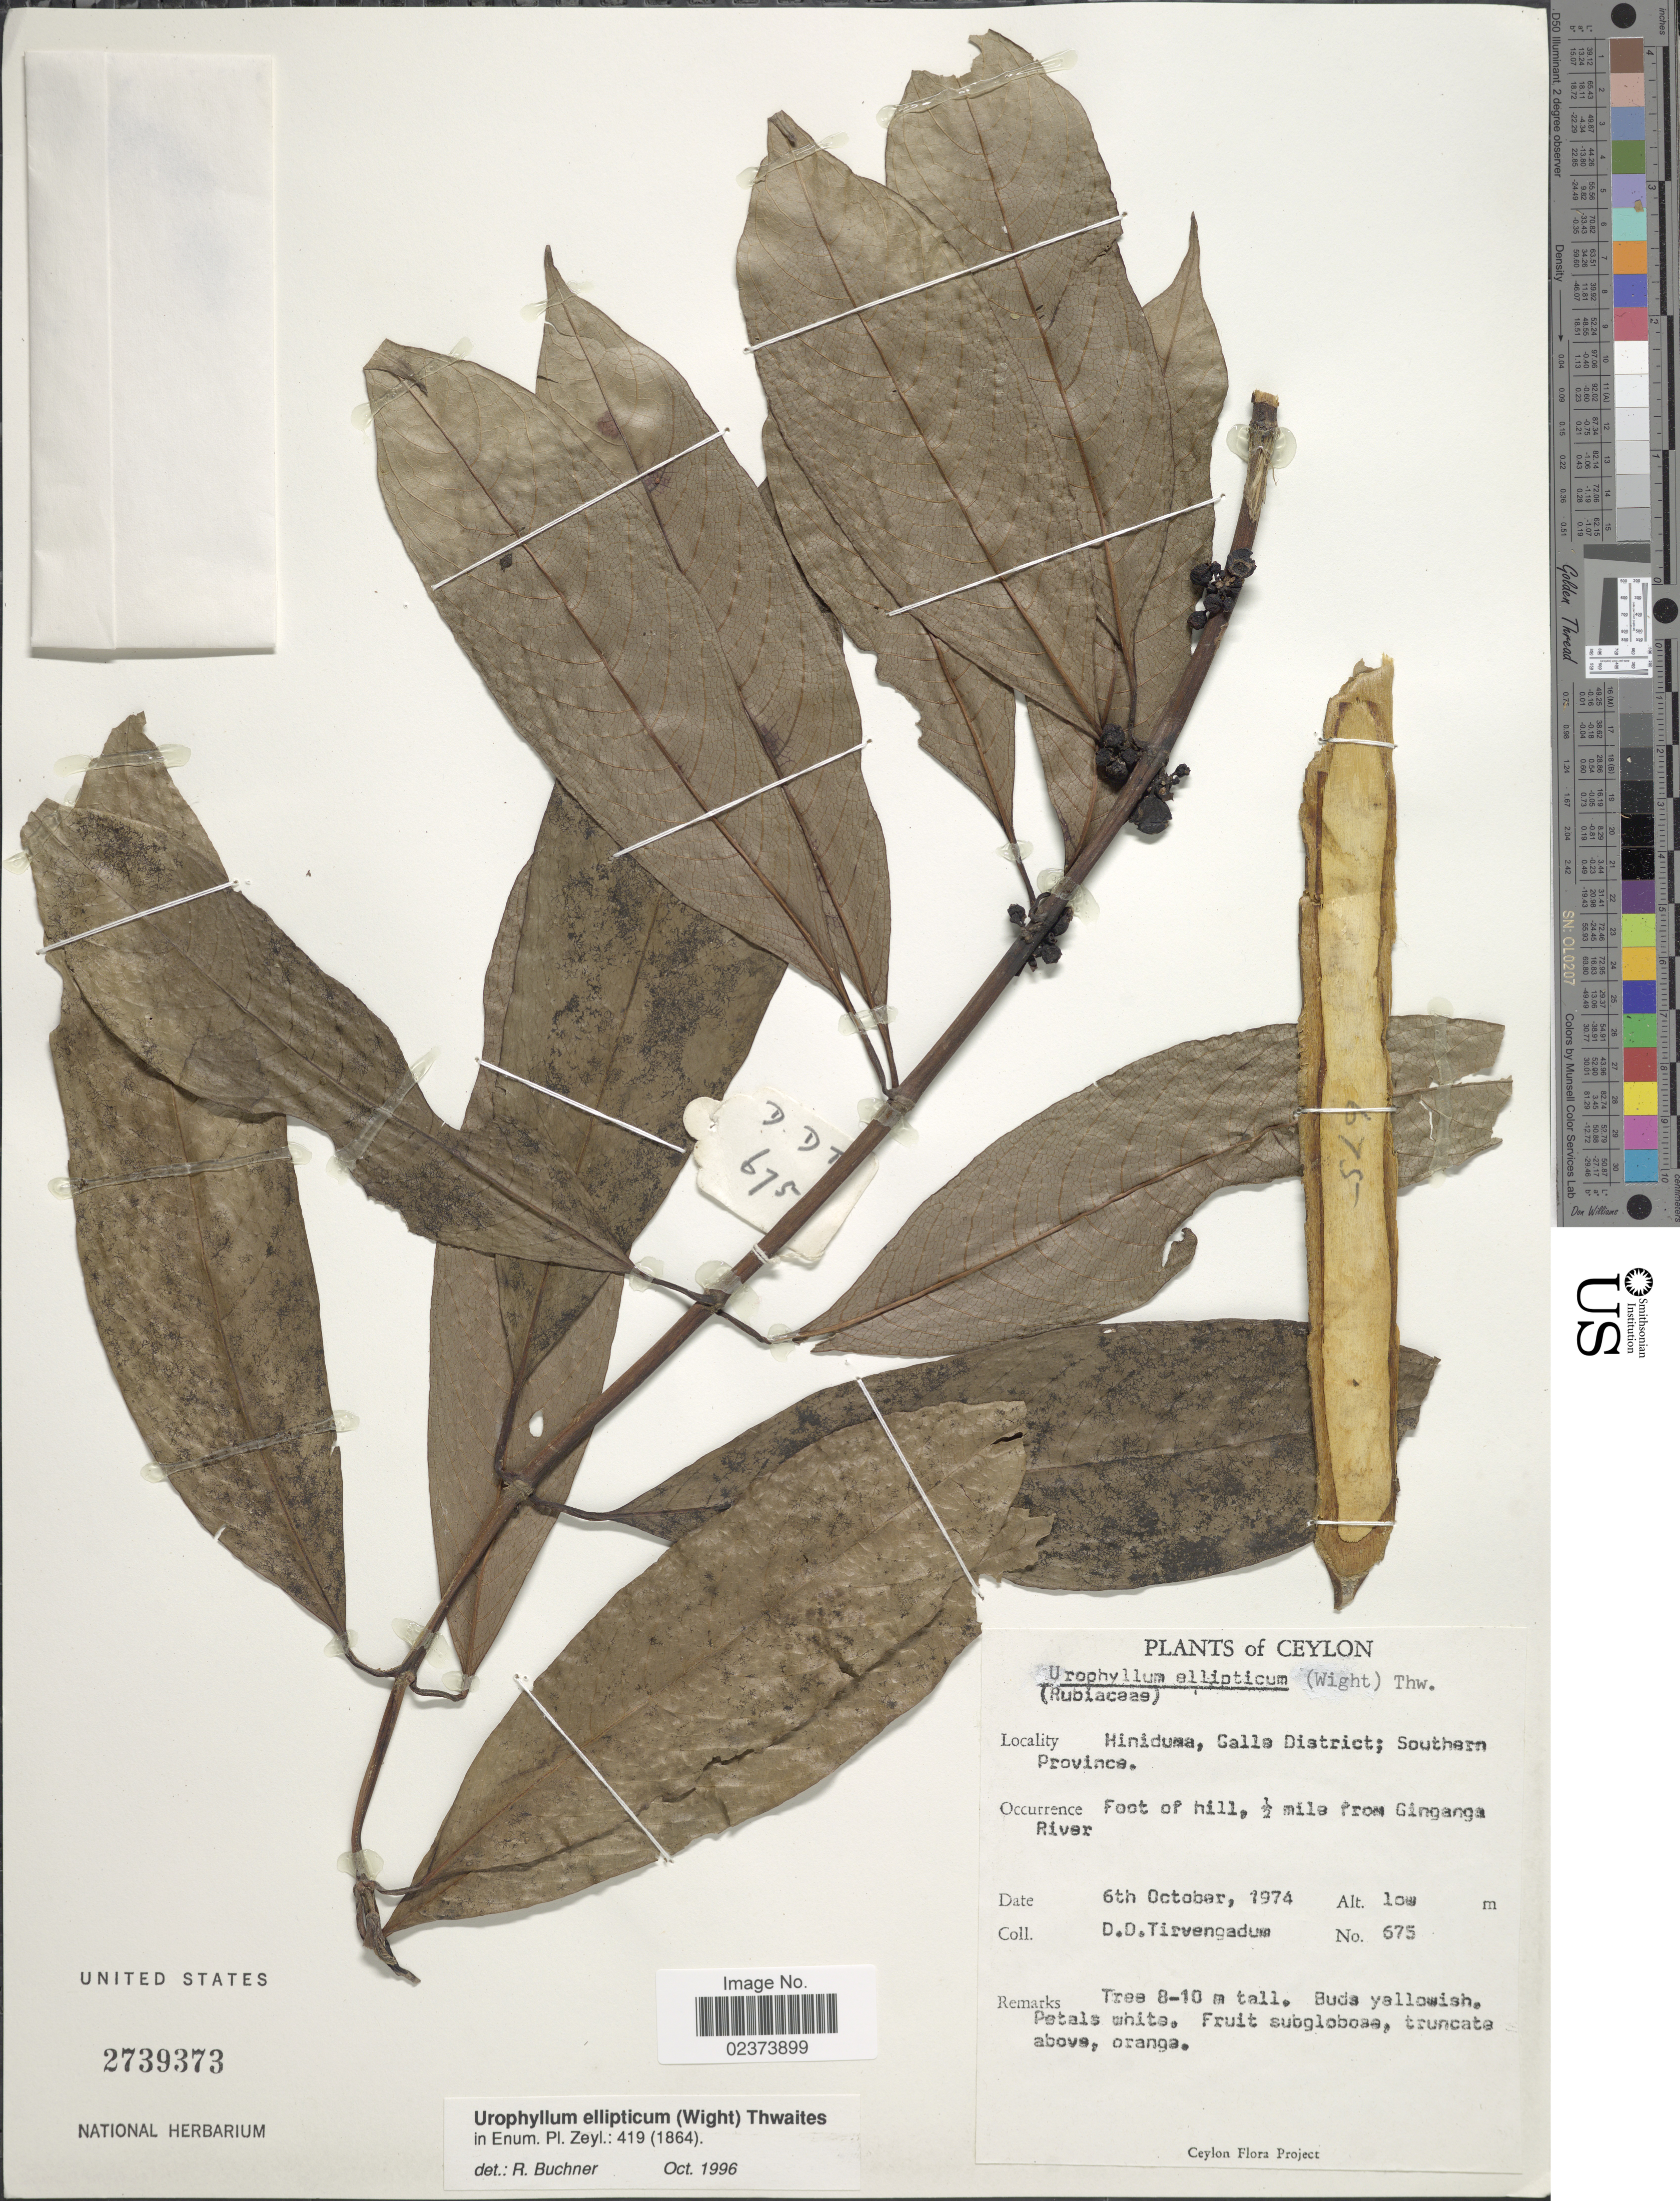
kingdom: Plantae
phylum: Tracheophyta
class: Magnoliopsida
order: Gentianales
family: Rubiaceae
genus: Urophyllum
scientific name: Urophyllum ellipticum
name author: (Wight) Thwaites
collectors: D. Tirvengadum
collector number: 675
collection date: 1974-10-06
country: Sri Lanka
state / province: Southern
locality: Ceylon, Hiniduma, Galla District, Southern Province, Foot of hill, ½ mile from Ginganga River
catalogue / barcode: US 2739373